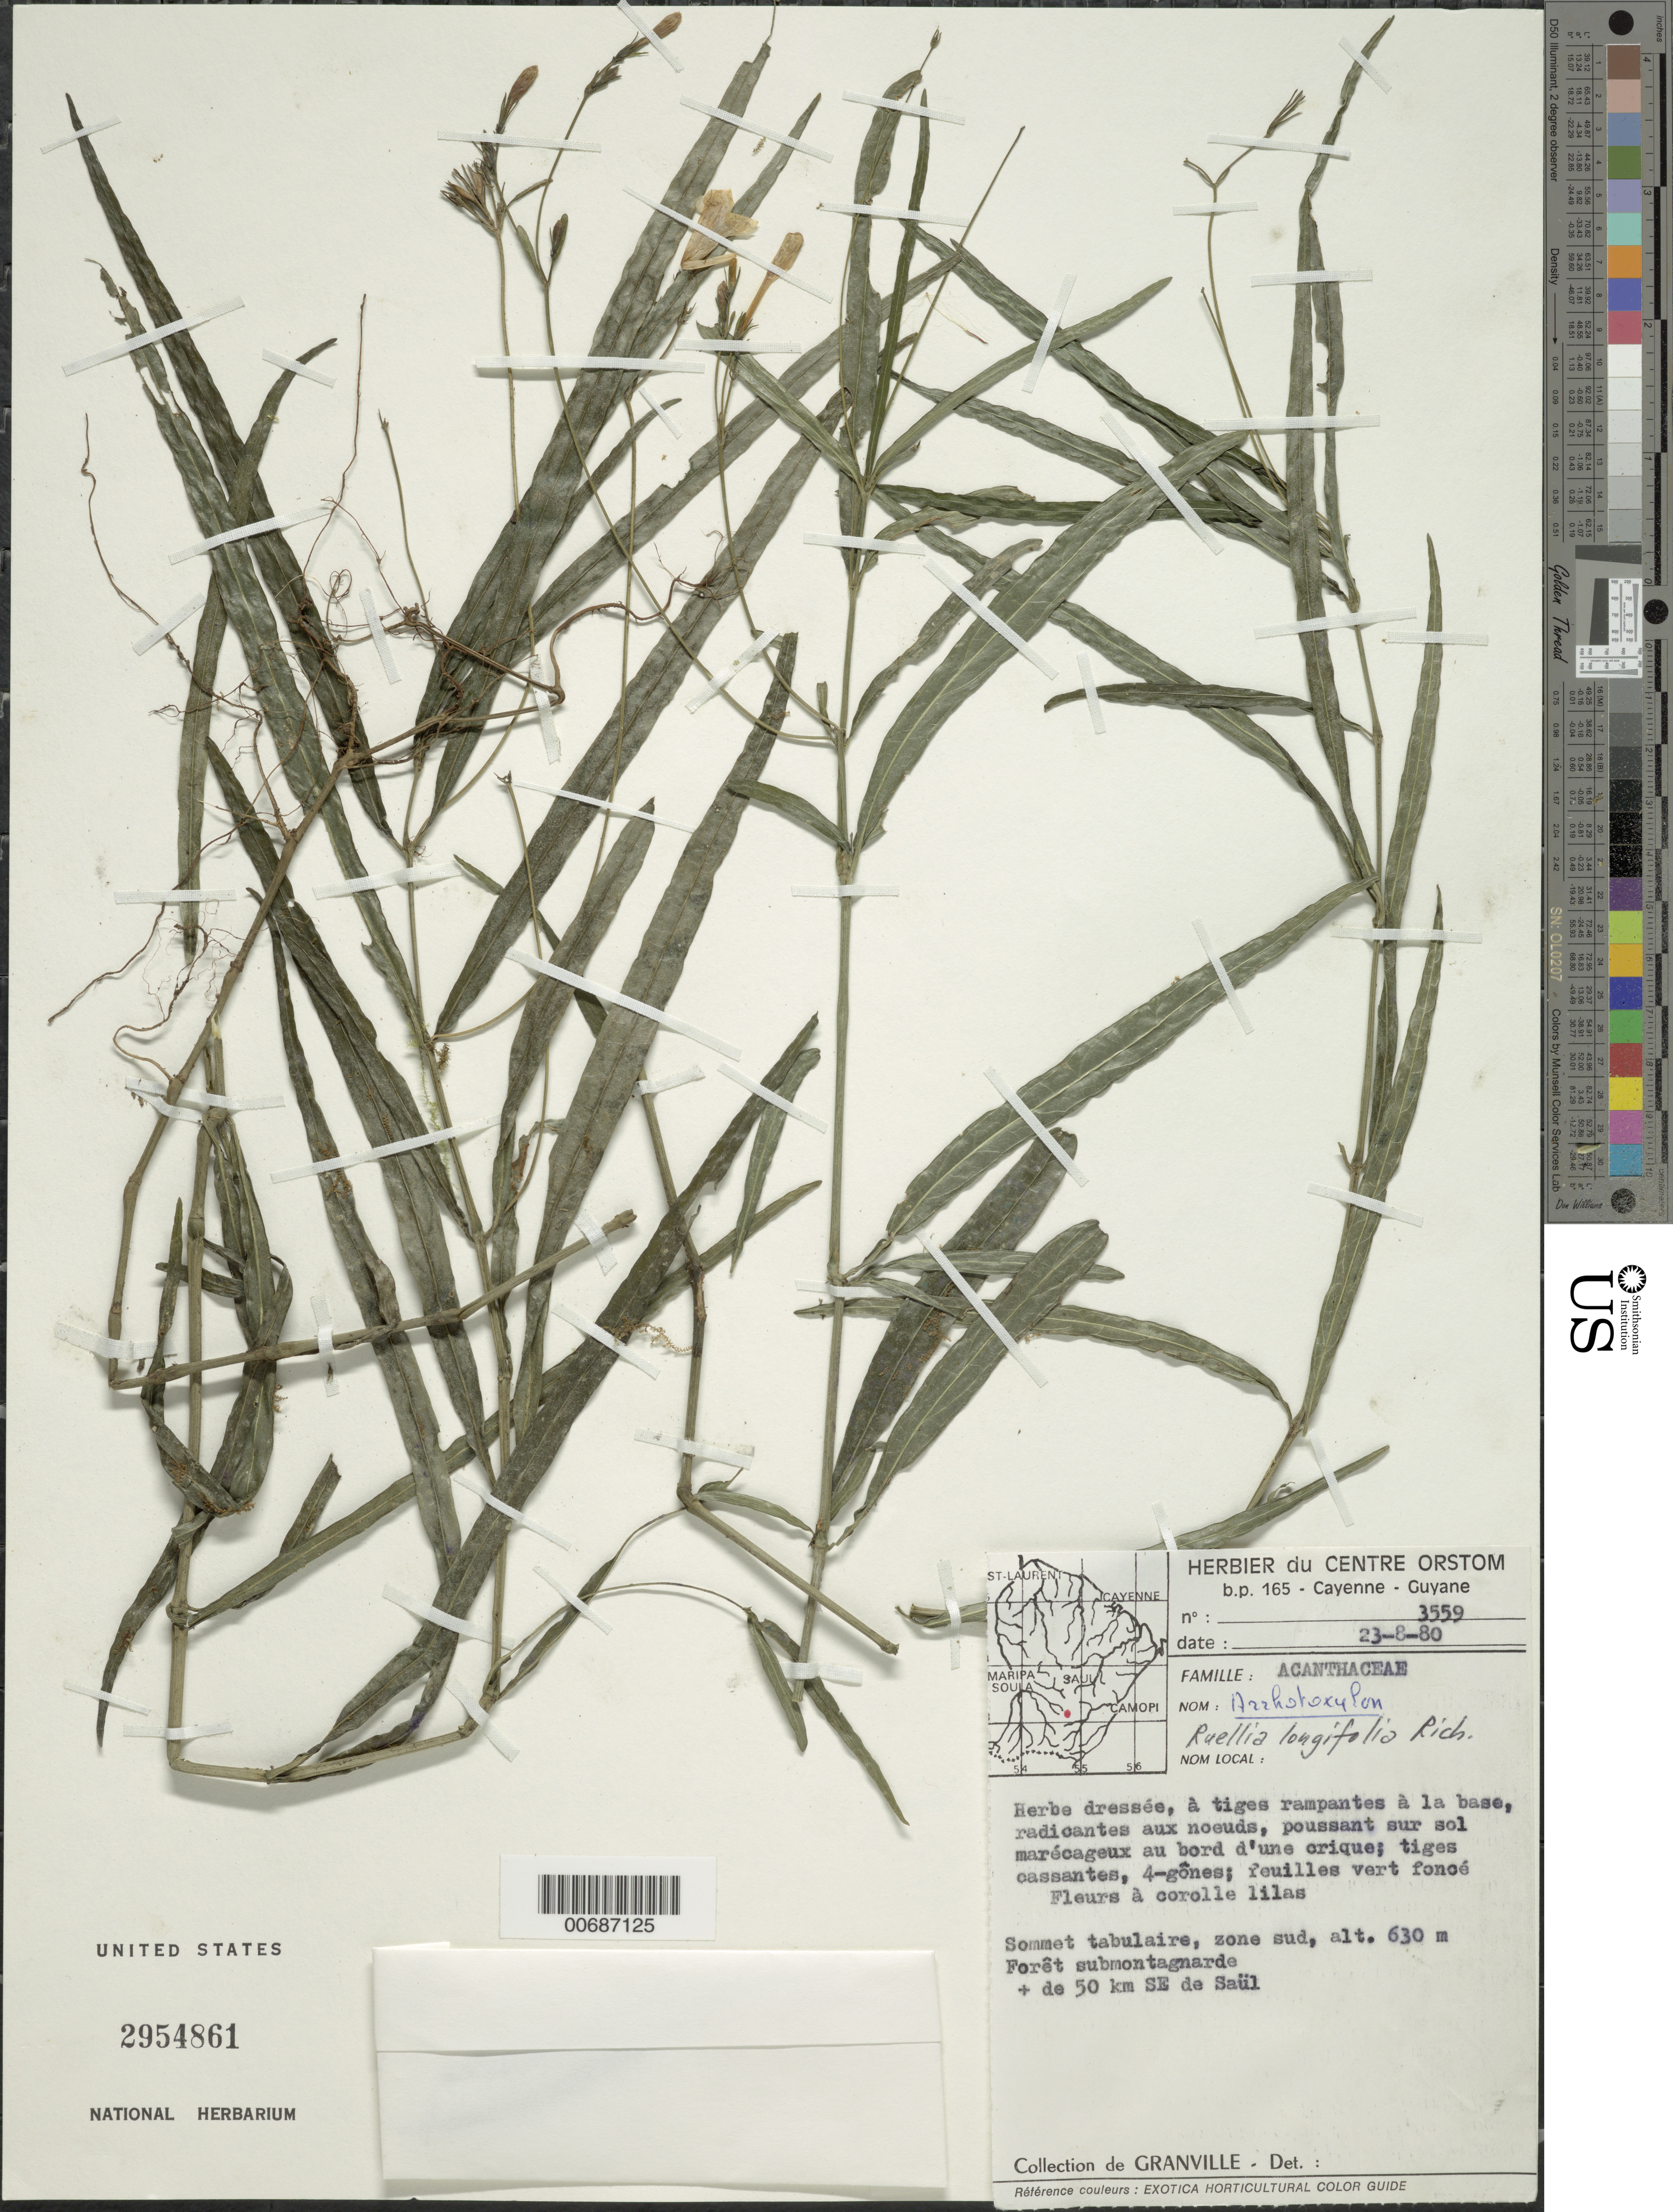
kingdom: Plantae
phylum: Tracheophyta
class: Magnoliopsida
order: Lamiales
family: Acanthaceae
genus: Ruellia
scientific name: Ruellia longifolia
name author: Rich.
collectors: J.-J. de Granville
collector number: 3559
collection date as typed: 23-Aug-80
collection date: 1980-08-23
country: French Guiana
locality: Sommet Tabulaire, ±50 km SE de Saül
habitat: Submontane forest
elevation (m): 630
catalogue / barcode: US 2954861